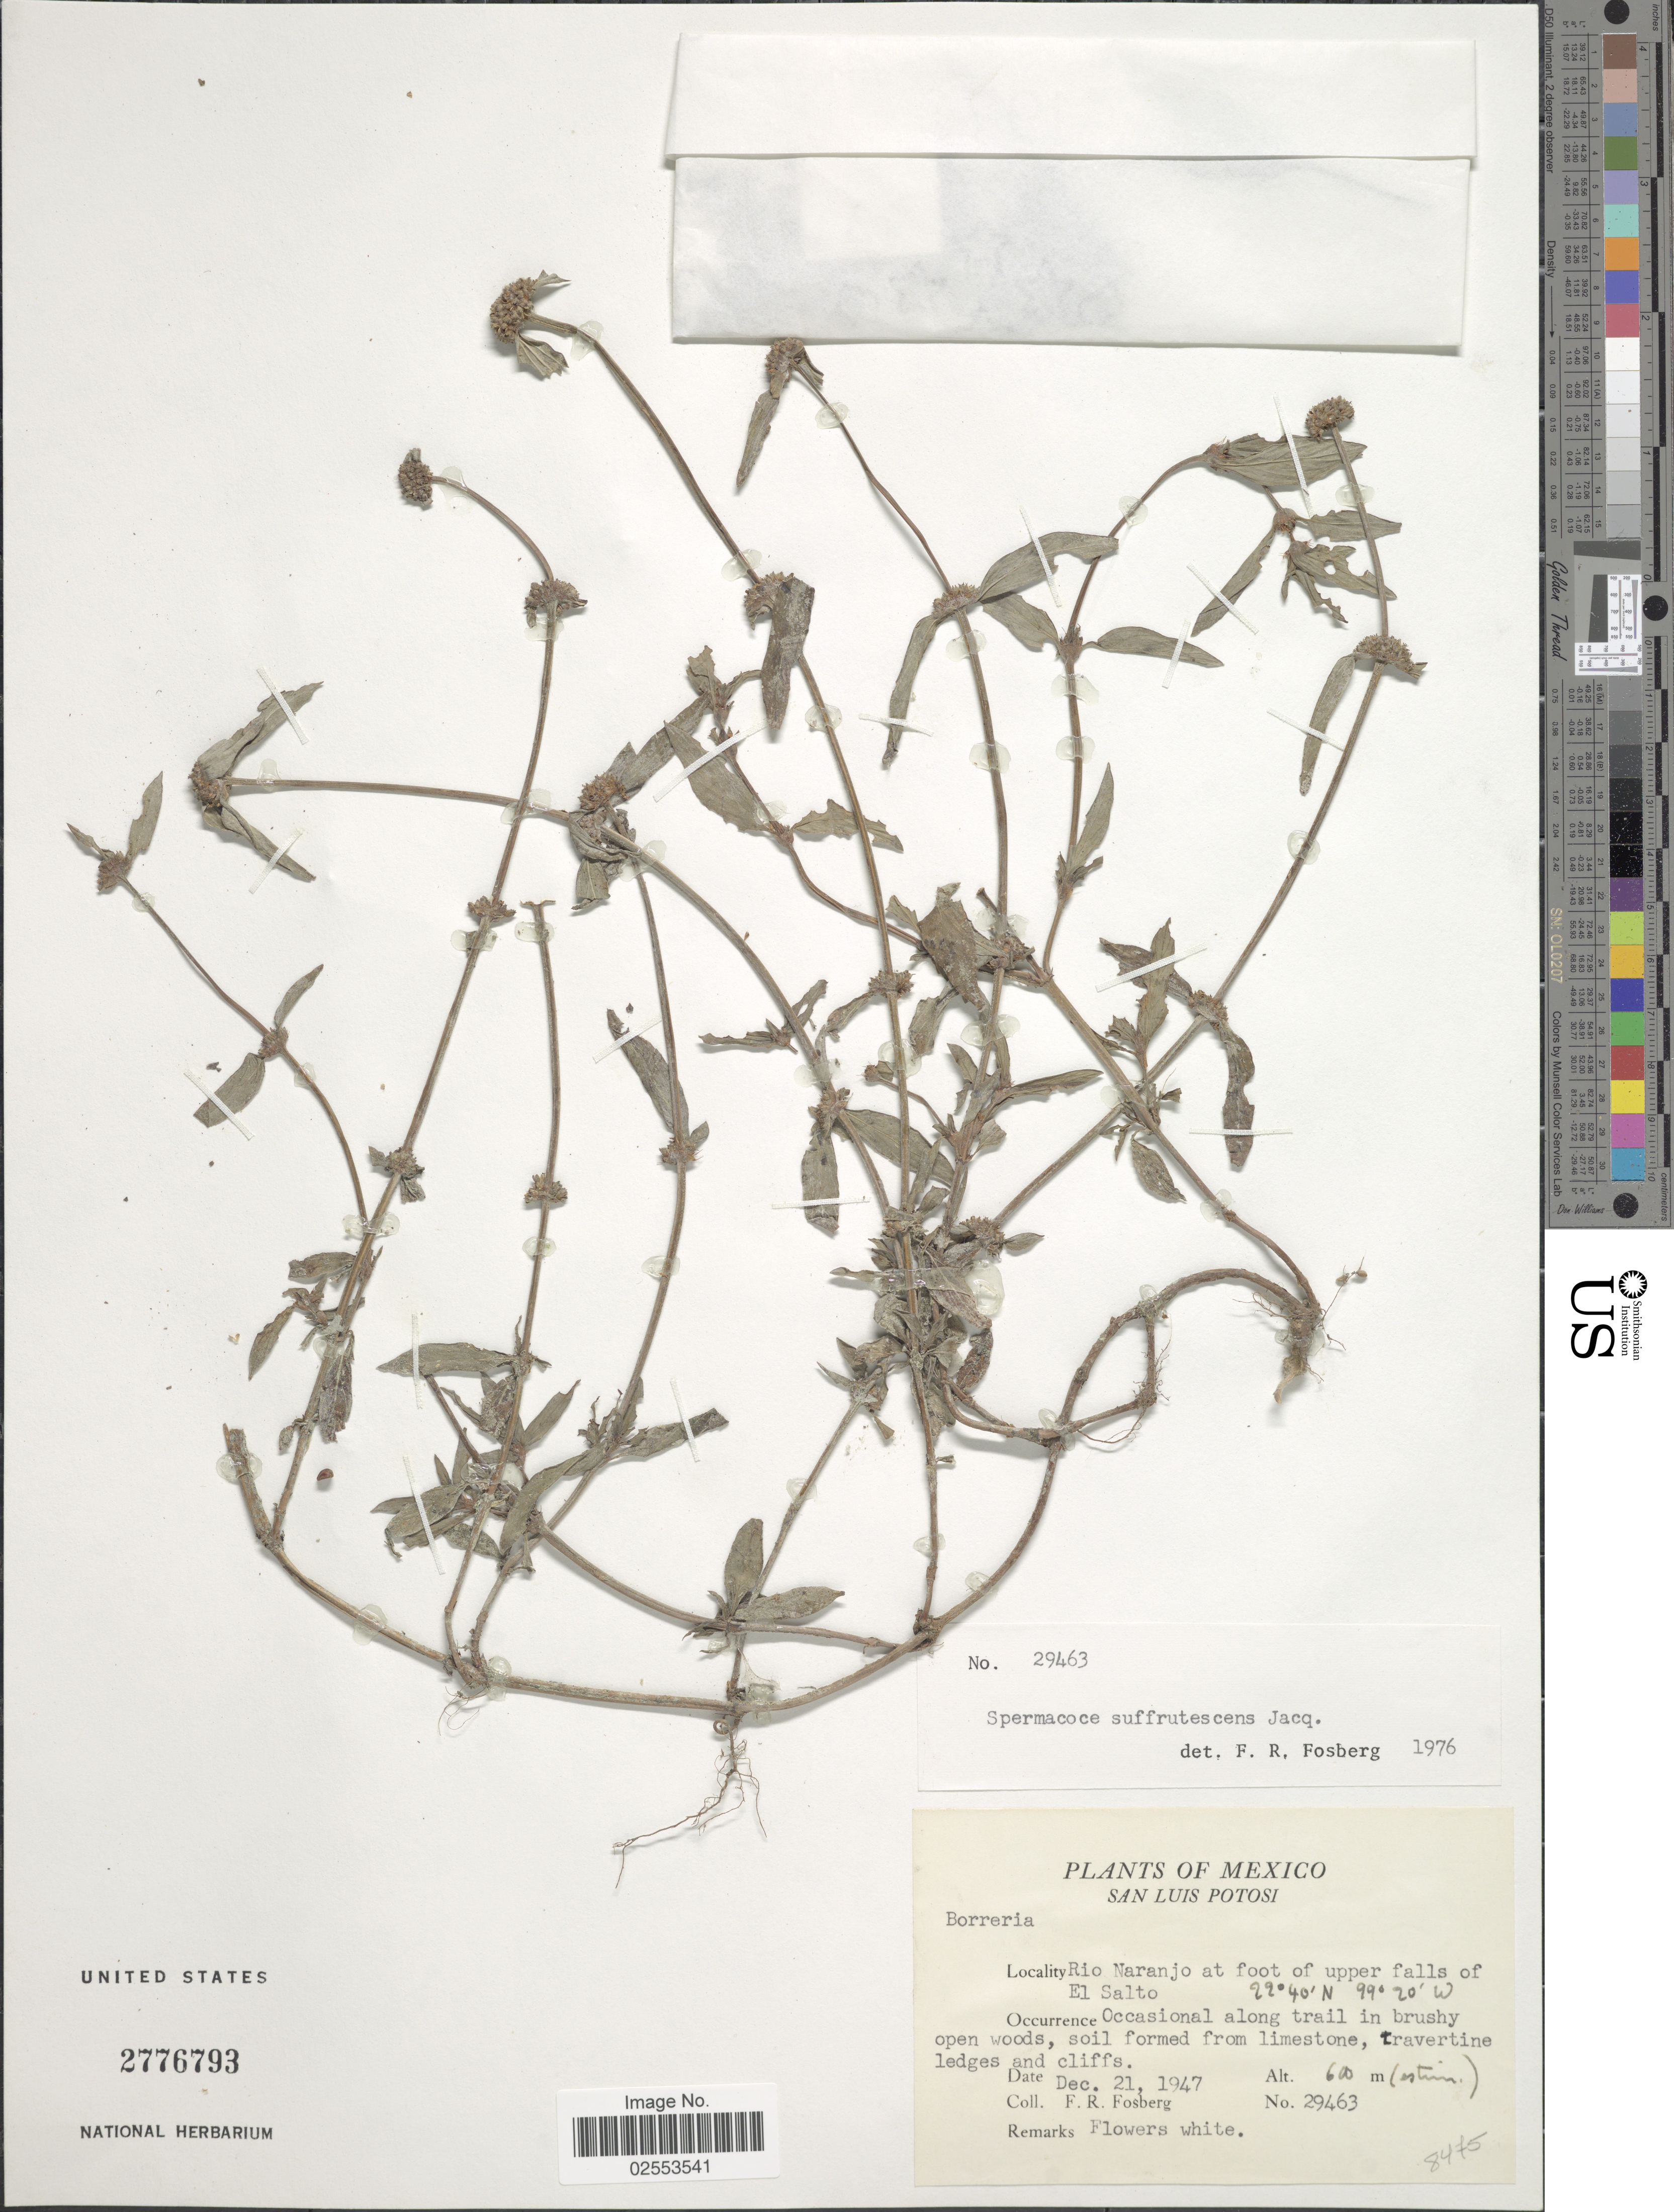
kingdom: Plantae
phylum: Tracheophyta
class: Magnoliopsida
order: Gentianales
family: Rubiaceae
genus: Spermacoce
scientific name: Spermacoce assurgens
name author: Ruiz & Pav.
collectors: F. R. Fosberg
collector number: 29463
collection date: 1947-12-21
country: Mexico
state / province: San Luis Potosí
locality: Rio Naranjo at foot of upper falls of El Salto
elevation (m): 600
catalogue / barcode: US 2776793